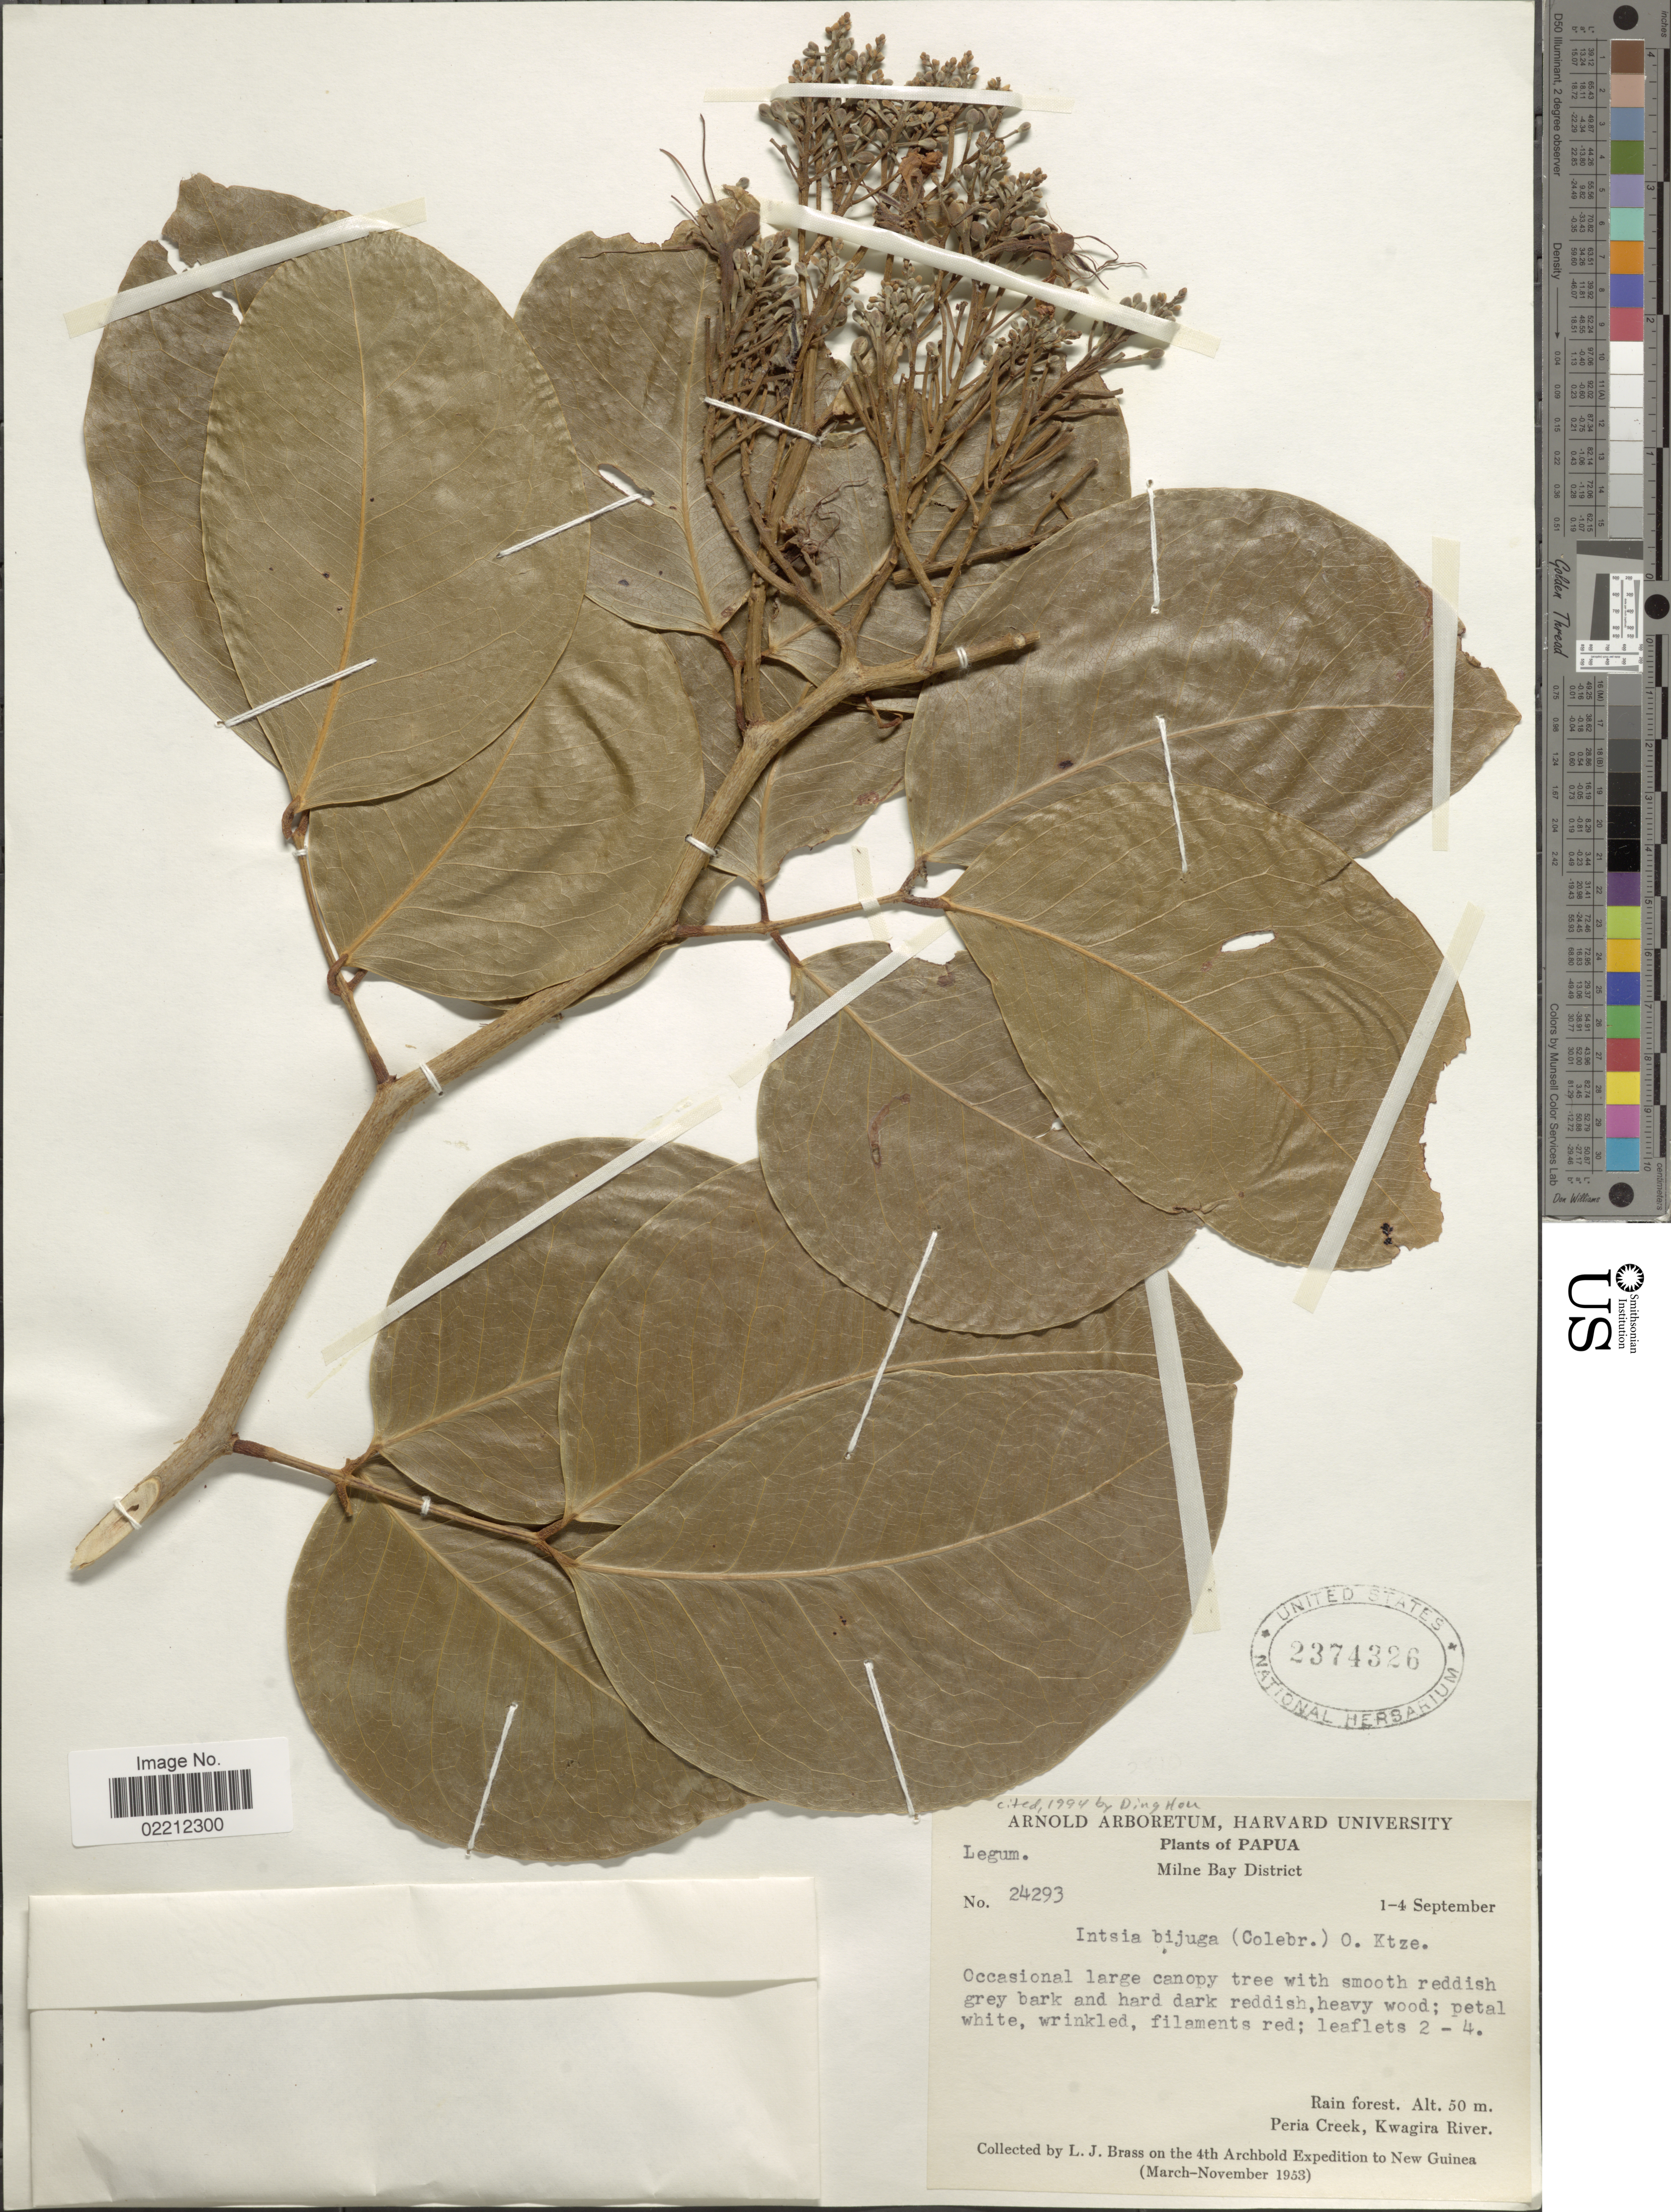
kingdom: Plantae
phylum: Tracheophyta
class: Magnoliopsida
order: Fabales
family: Fabaceae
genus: Intsia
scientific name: Intsia bijuga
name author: (Colebr.) Kuntze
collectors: L. J. Brass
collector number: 24293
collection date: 1953-09-01/1953-09-04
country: Papua New Guinea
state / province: Milne Bay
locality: Papua. Milne Bay District. Rain forest. Peria Creek, Kwagira River.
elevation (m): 50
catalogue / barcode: US 2374326